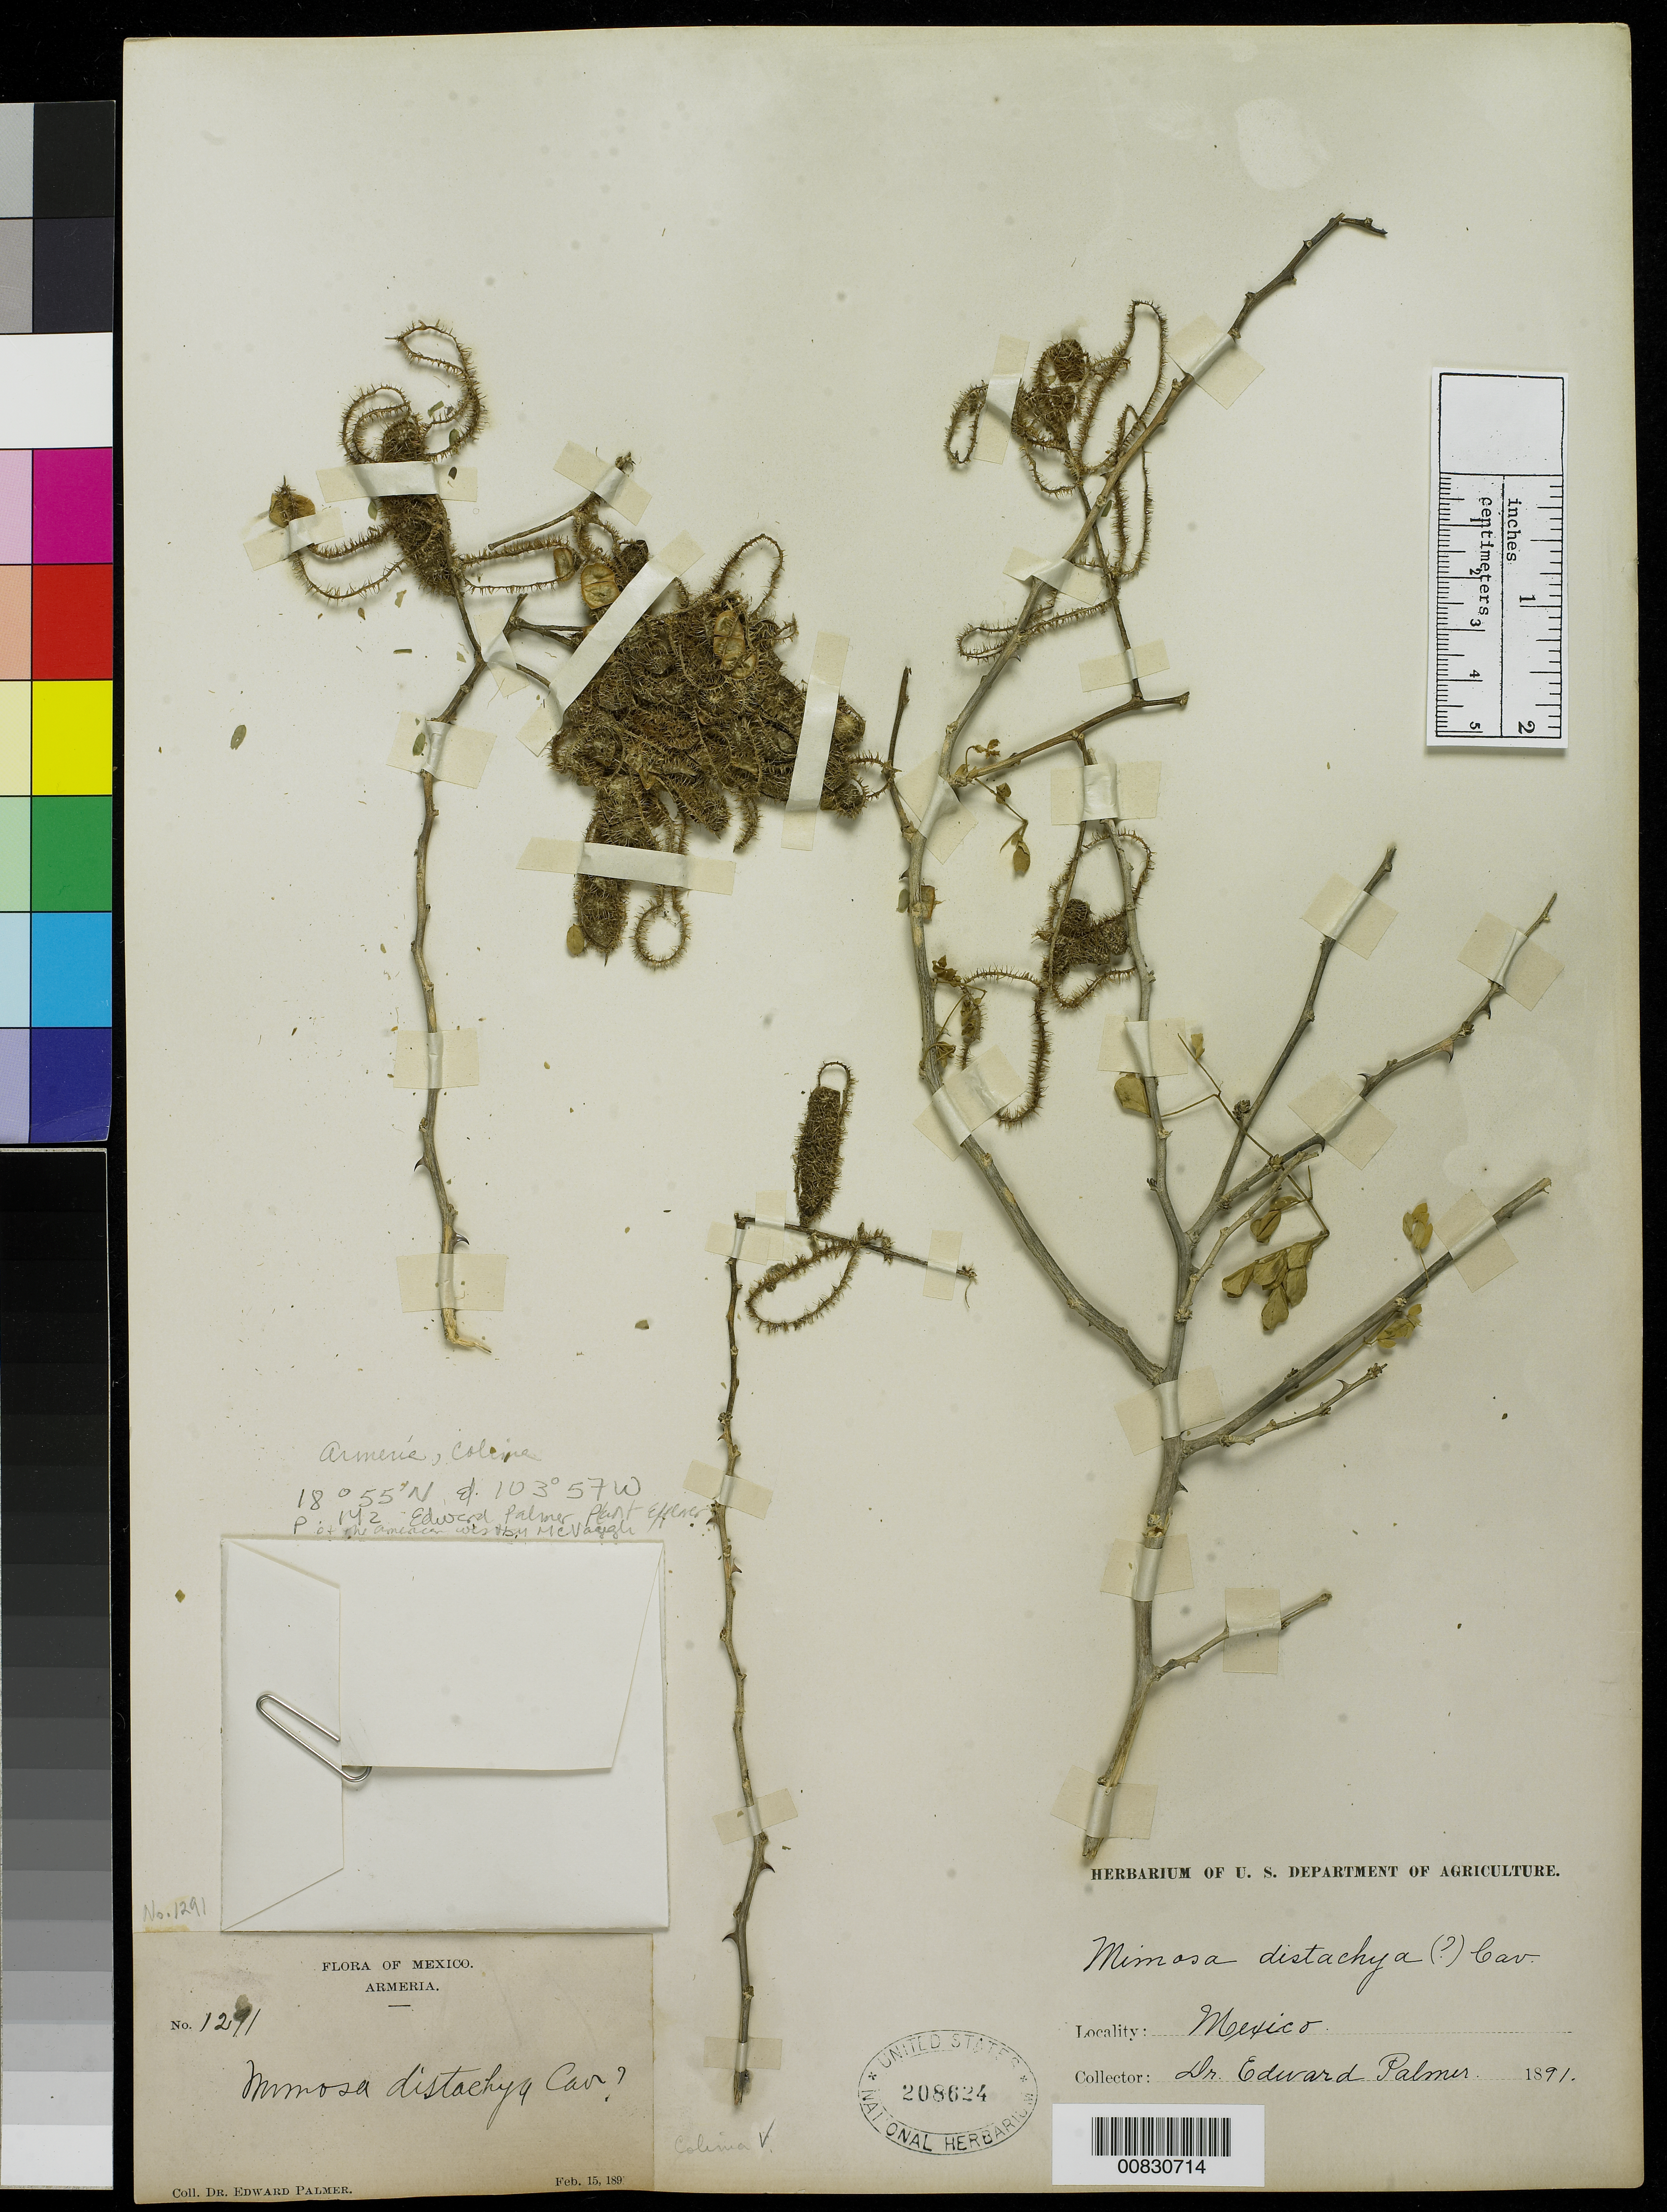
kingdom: Plantae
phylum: Tracheophyta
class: Magnoliopsida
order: Fabales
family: Fabaceae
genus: Mimosa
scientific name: Mimosa distachya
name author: Cav.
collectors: E. Palmer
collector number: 1291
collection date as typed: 15 Feb 1891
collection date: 1891-02-15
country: Mexico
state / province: Colima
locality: Armería, Colima.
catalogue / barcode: US 208624